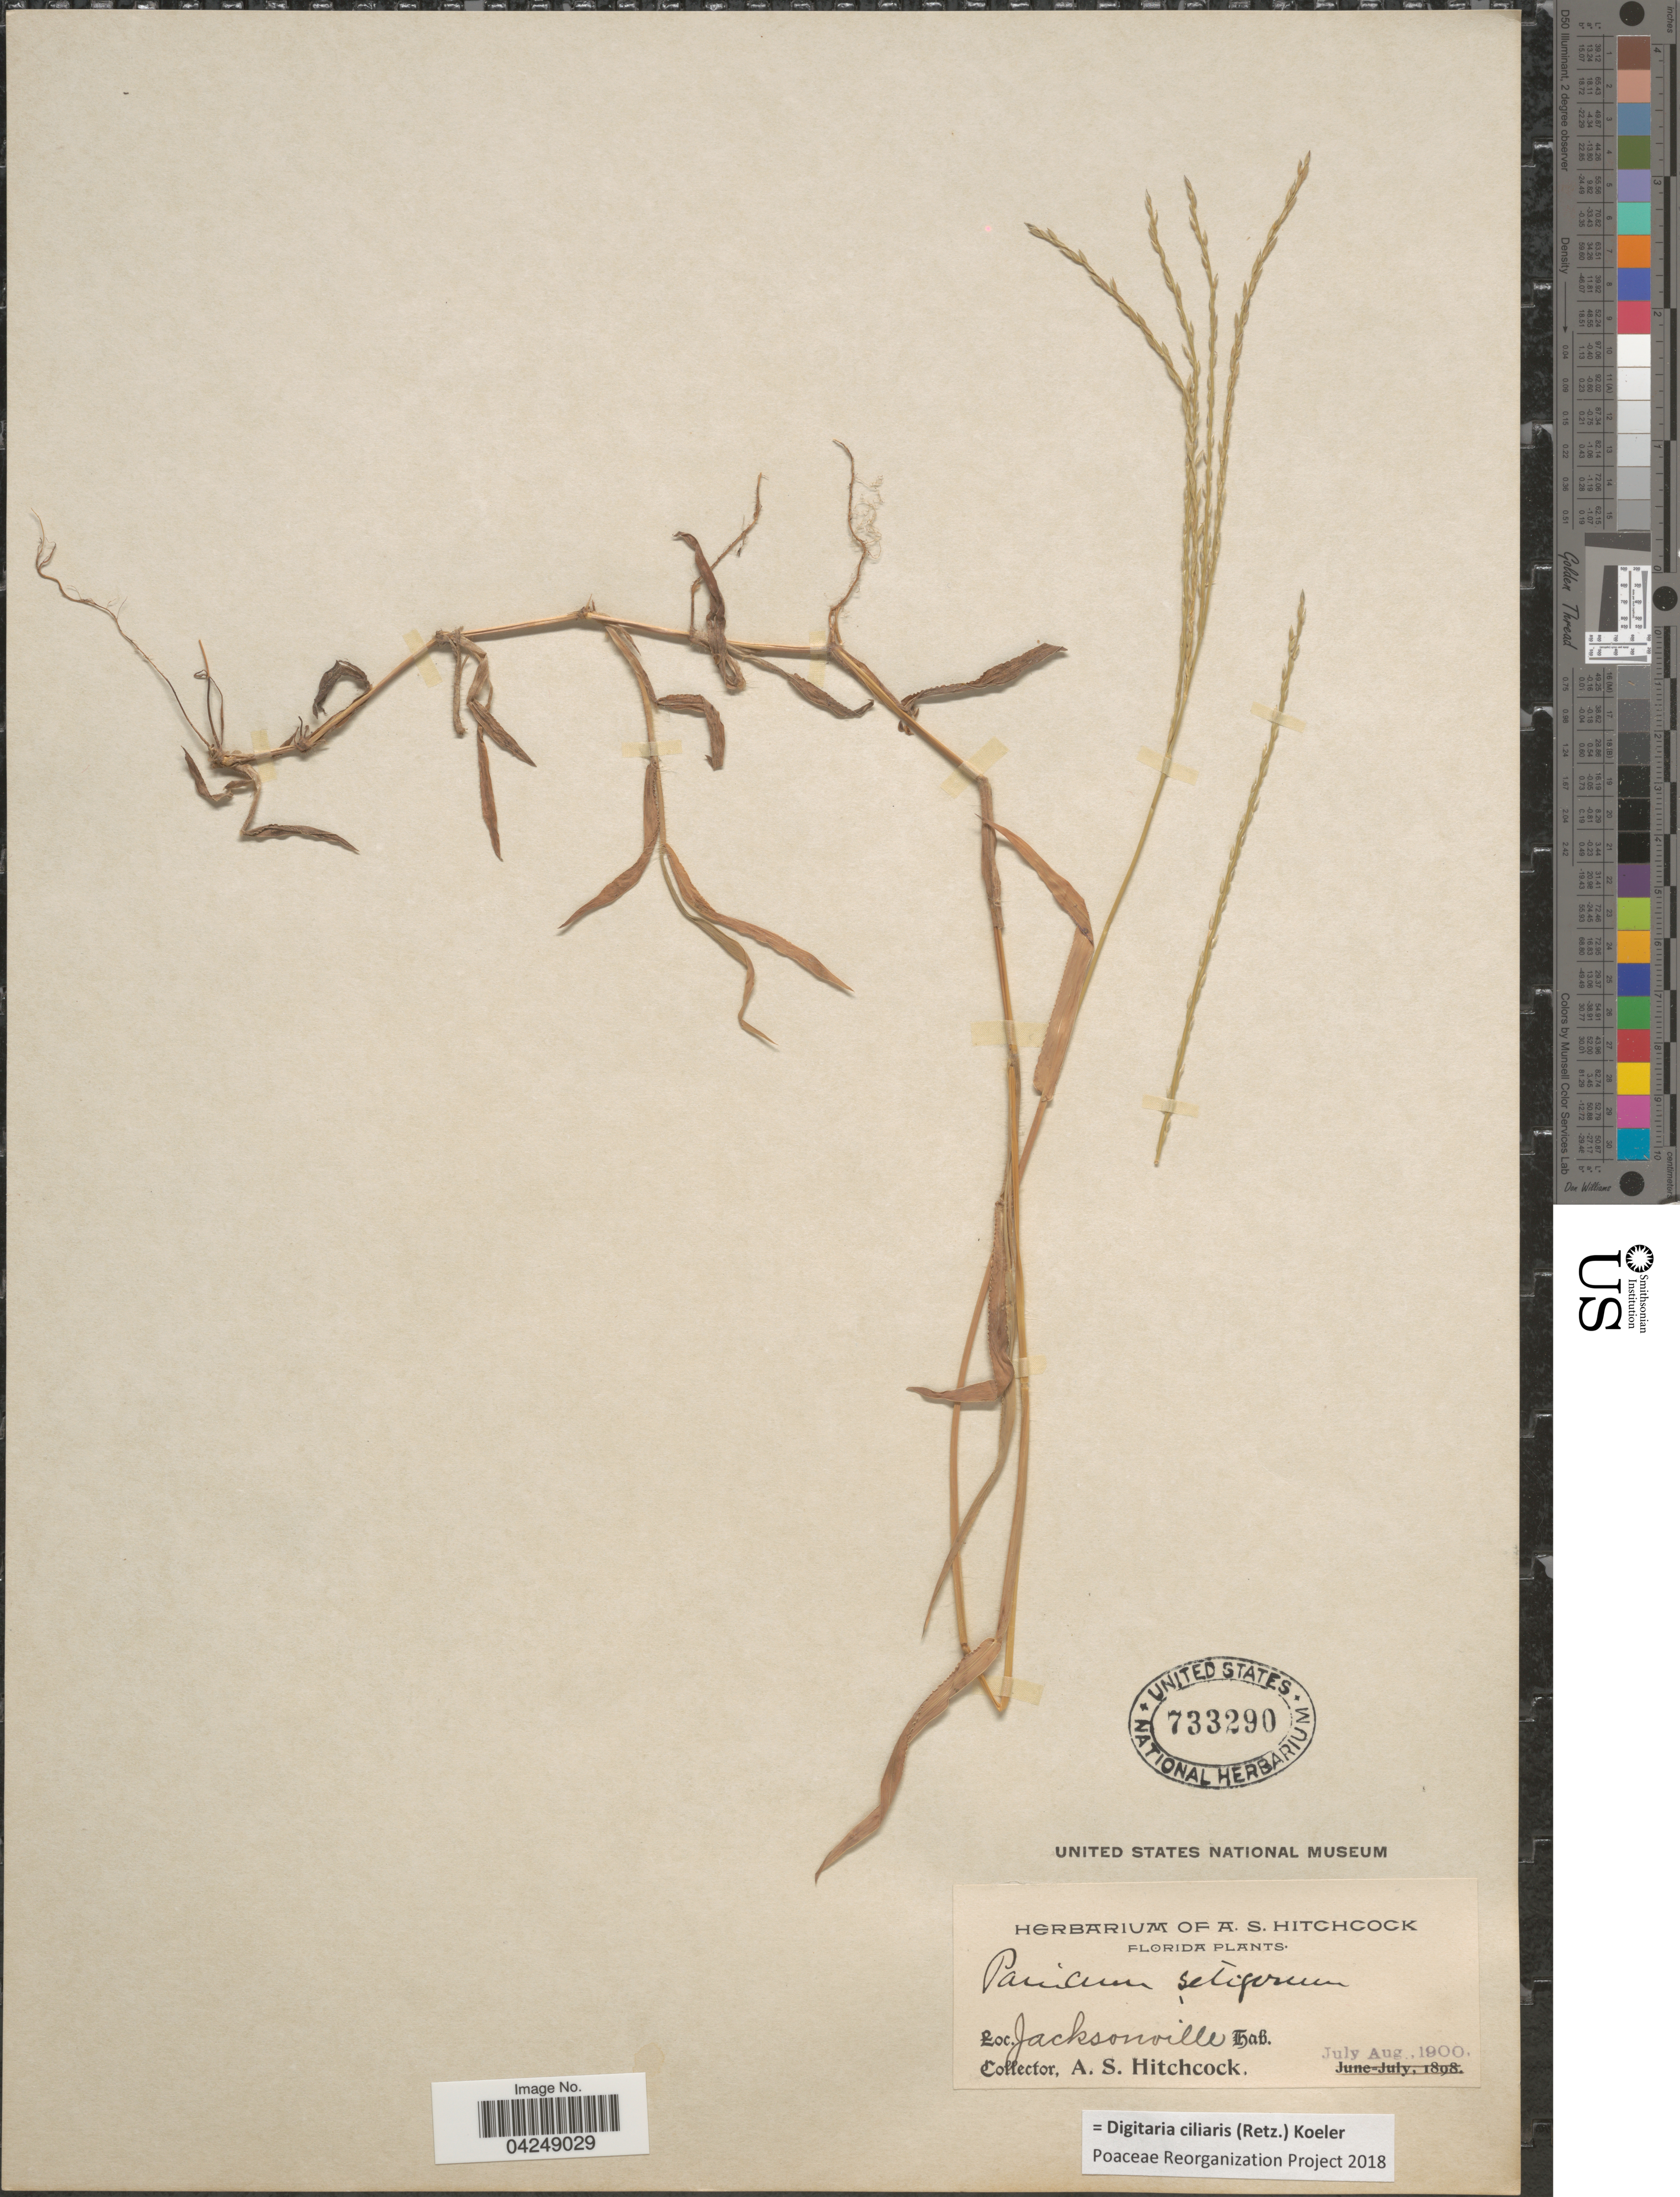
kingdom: Plantae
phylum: Tracheophyta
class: Liliopsida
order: Poales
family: Poaceae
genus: Digitaria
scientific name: Digitaria ciliaris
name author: (Retz.) Koeler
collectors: A. S. Hitchcock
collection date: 1900-07/1900-08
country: United States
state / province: Florida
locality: Jacksonville.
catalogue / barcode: US 733290